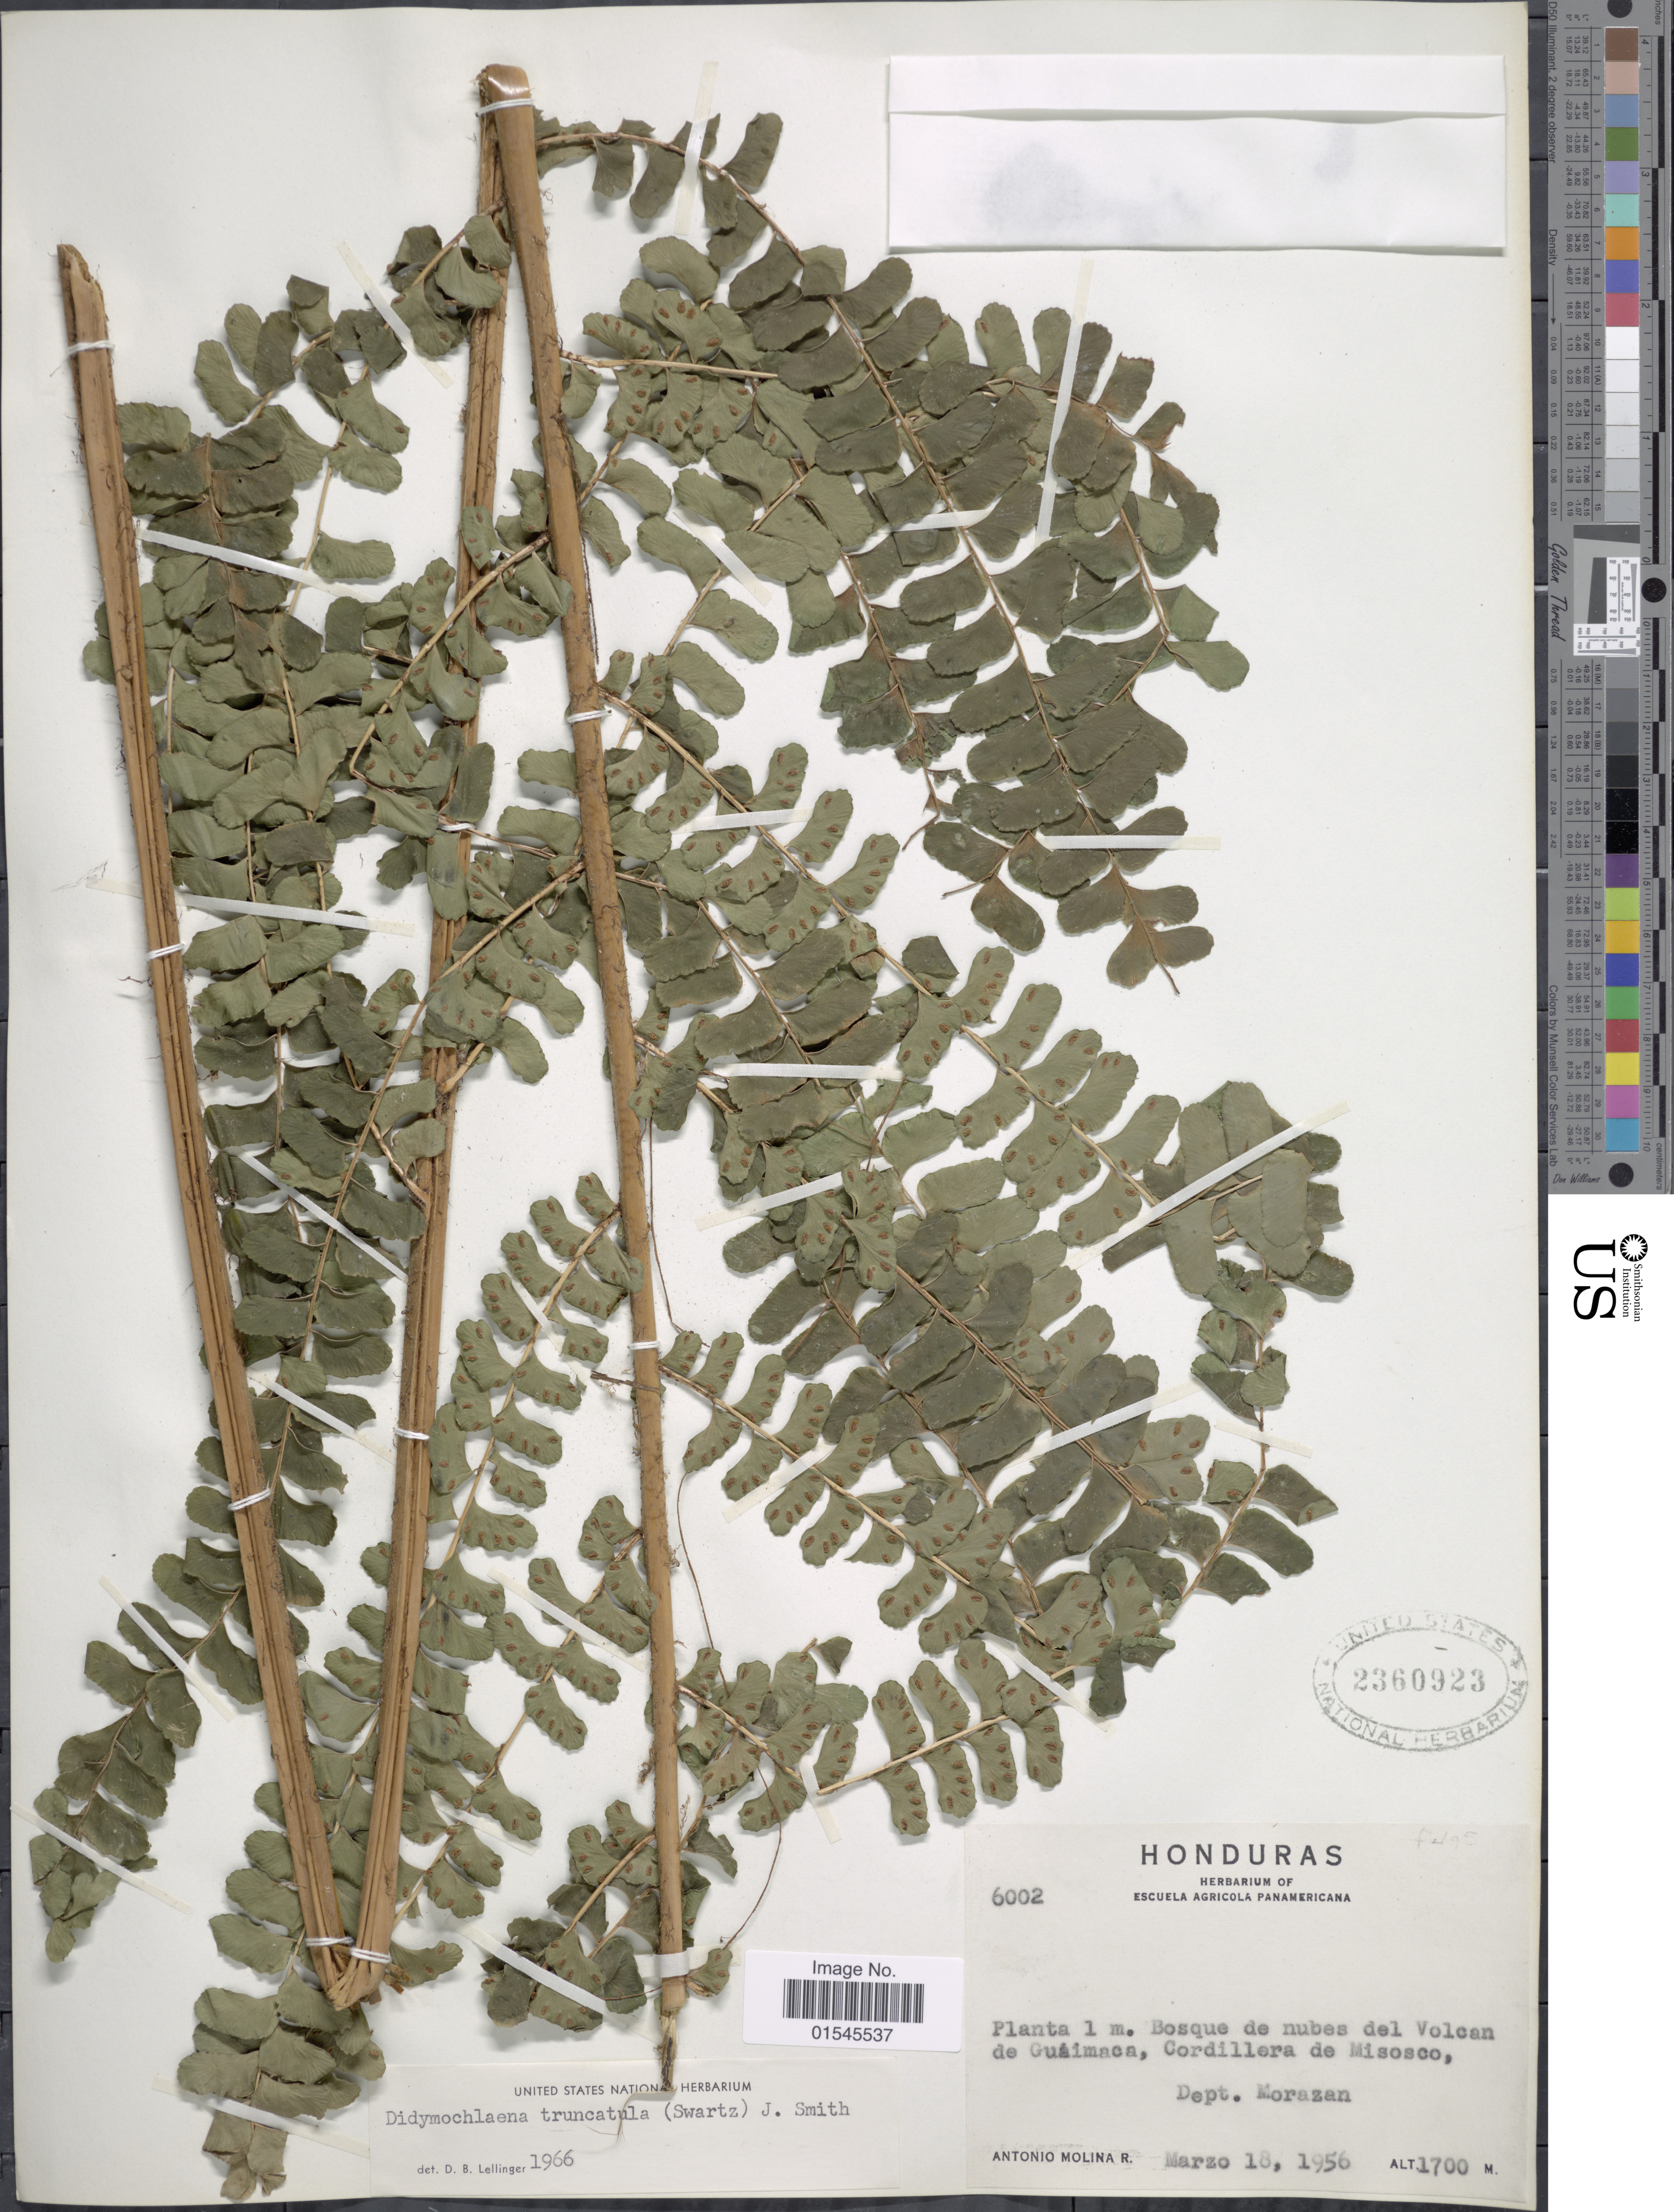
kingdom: Plantae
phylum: Tracheophyta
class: Polypodiopsida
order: Polypodiales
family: Didymochlaenaceae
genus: Didymochlaena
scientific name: Didymochlaena truncatula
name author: (Sw.) J. Sm.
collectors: A. R. Molina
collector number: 6002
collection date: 1956-03-28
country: Honduras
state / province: Fco. Morazán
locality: Bosque de nubes del Volcan de Guaimaca, Cordillera de Misosco. dept. Morazan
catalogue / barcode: US 2360923